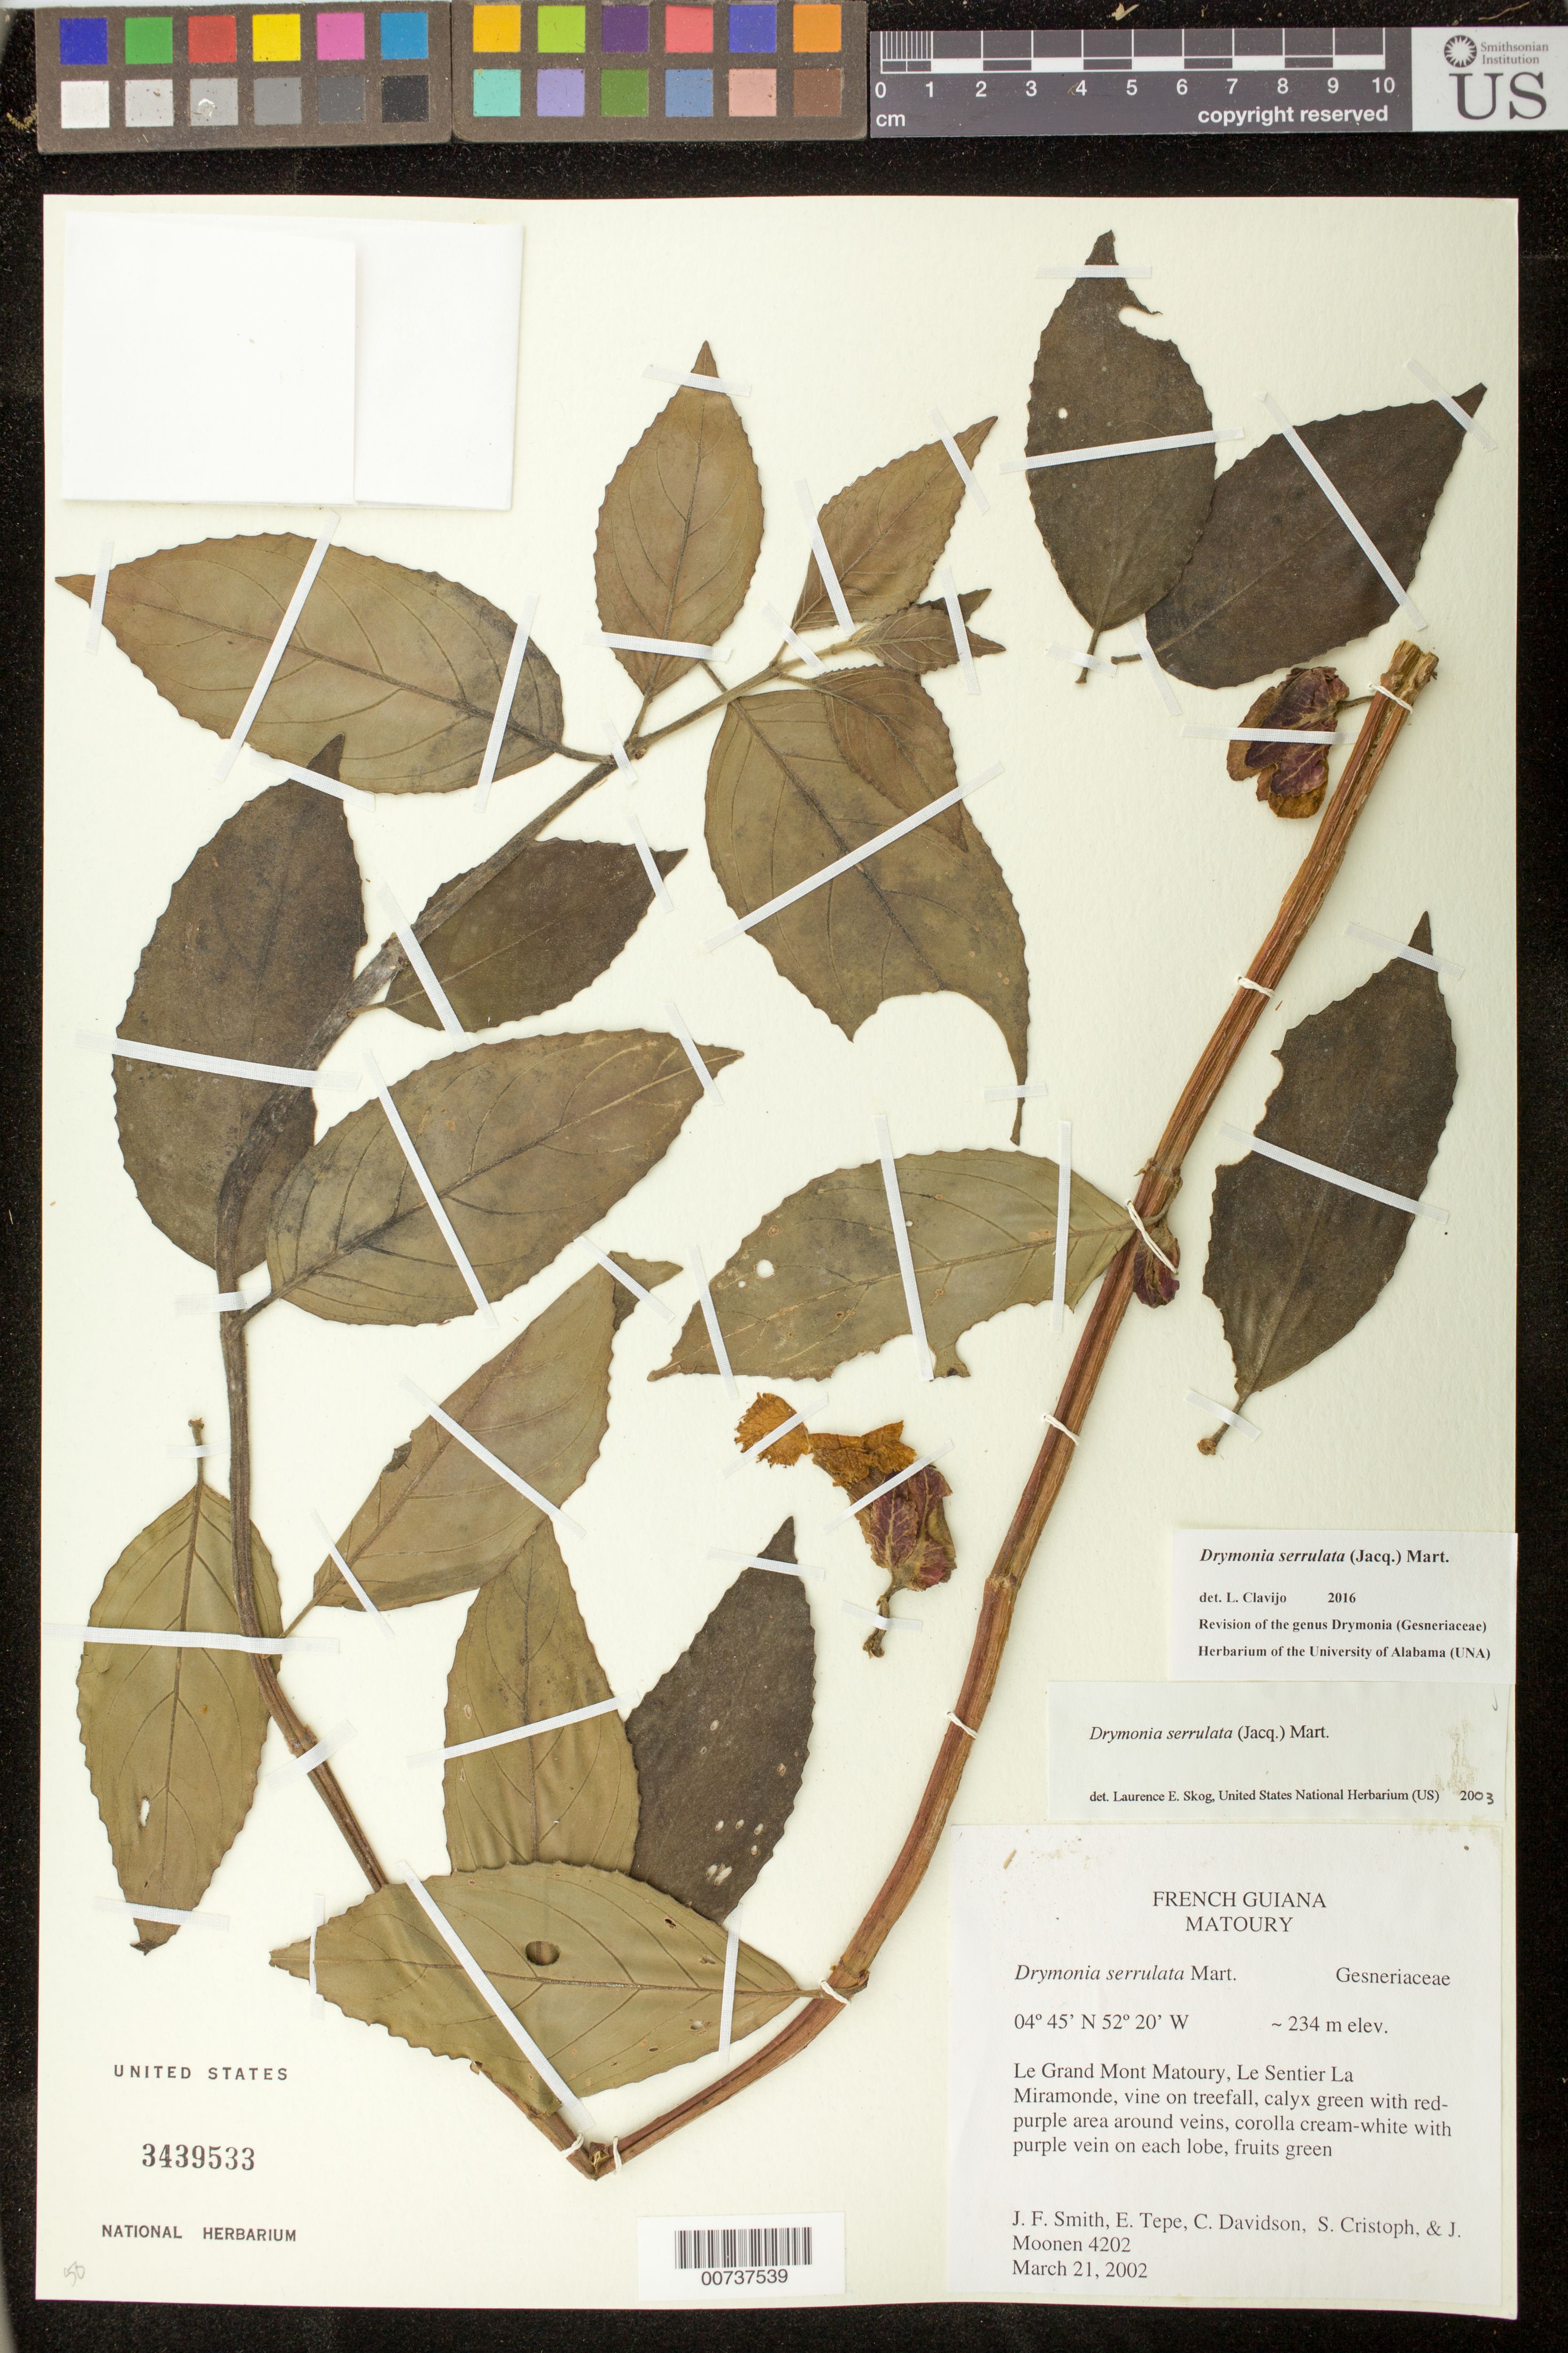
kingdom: Plantae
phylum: Tracheophyta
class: Magnoliopsida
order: Lamiales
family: Gesneriaceae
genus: Drymonia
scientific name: Drymonia serrulata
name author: (Jacq.) Mart.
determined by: Skog, Laurence E.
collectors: J. Smith, E. Tepe, C. Davidson, S. Cristoph & J. Moonen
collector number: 4202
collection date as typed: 21 Mar 2002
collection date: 2002-03-21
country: French Guiana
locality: Le Grand Mont Matoury, Le Sentier La Miramonde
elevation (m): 234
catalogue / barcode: US 3439533